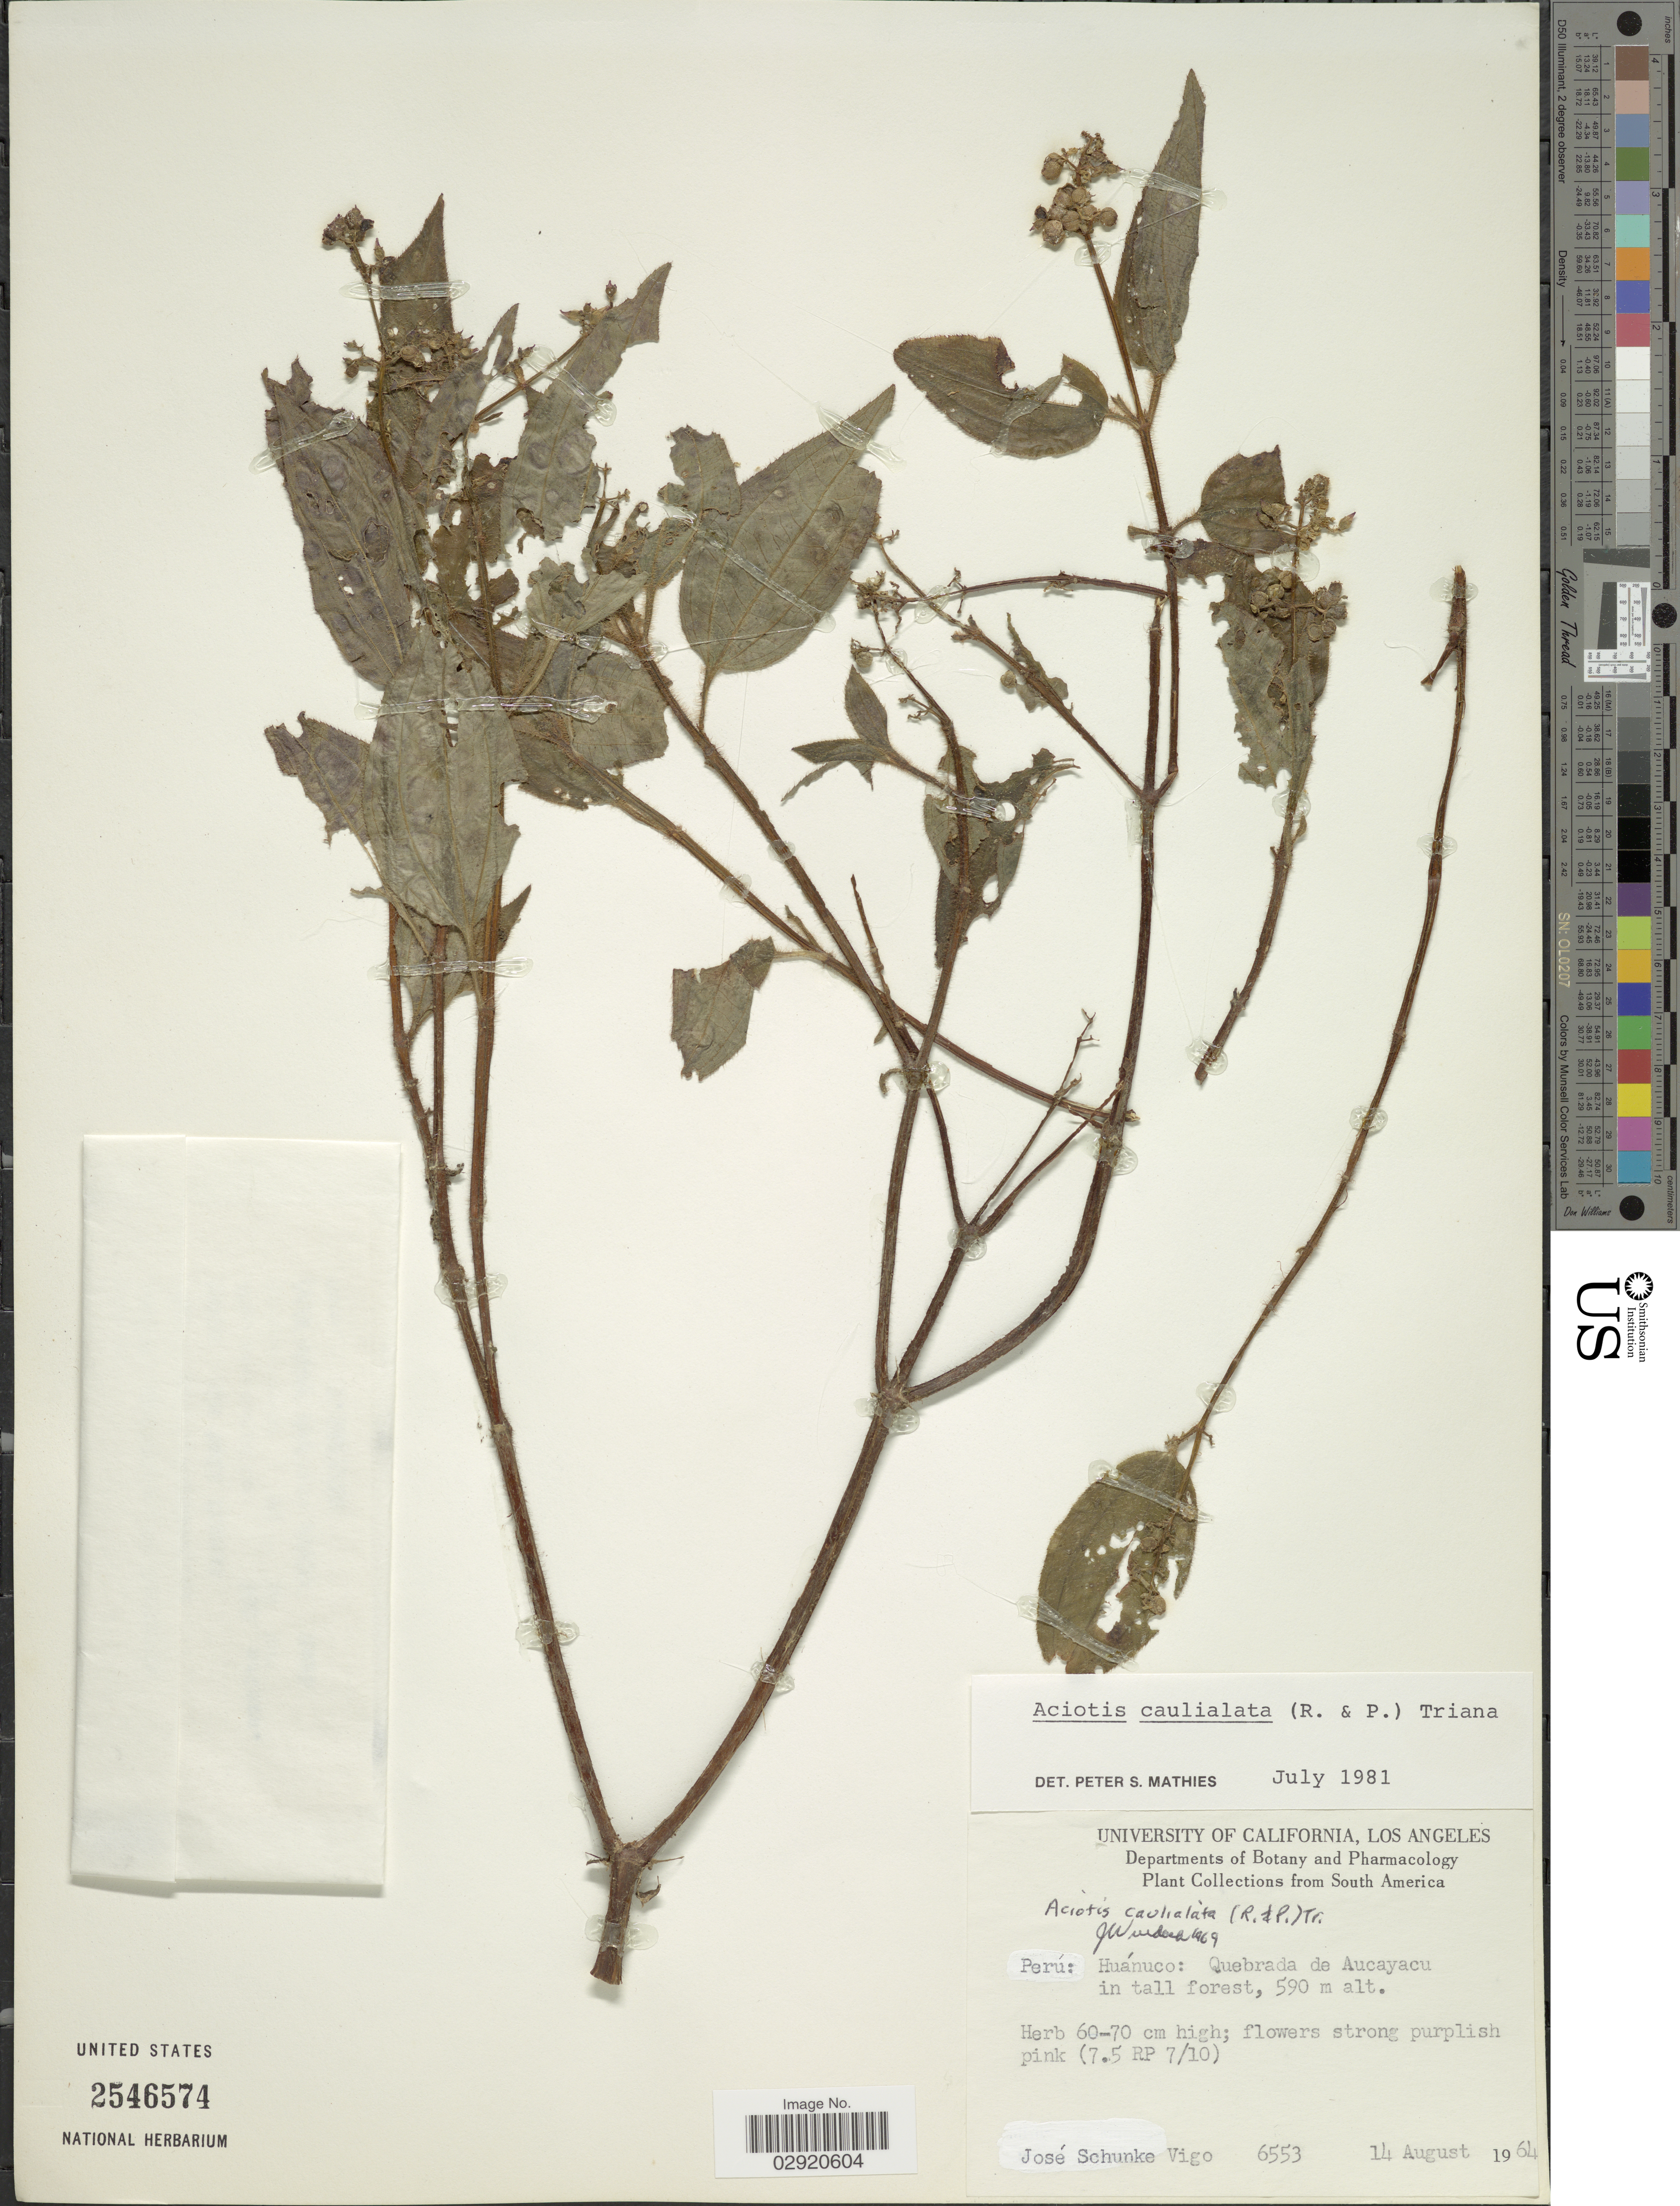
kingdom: Plantae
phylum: Tracheophyta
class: Magnoliopsida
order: Myrtales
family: Melastomataceae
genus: Aciotis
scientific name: Aciotis rubricaulis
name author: (Mart. ex DC.) Triana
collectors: J. Schunke Vigo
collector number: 6553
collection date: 1964-08-14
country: Peru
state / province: Huánuco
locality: Quebrada de Aucayacu.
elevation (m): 590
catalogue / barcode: US 2546574